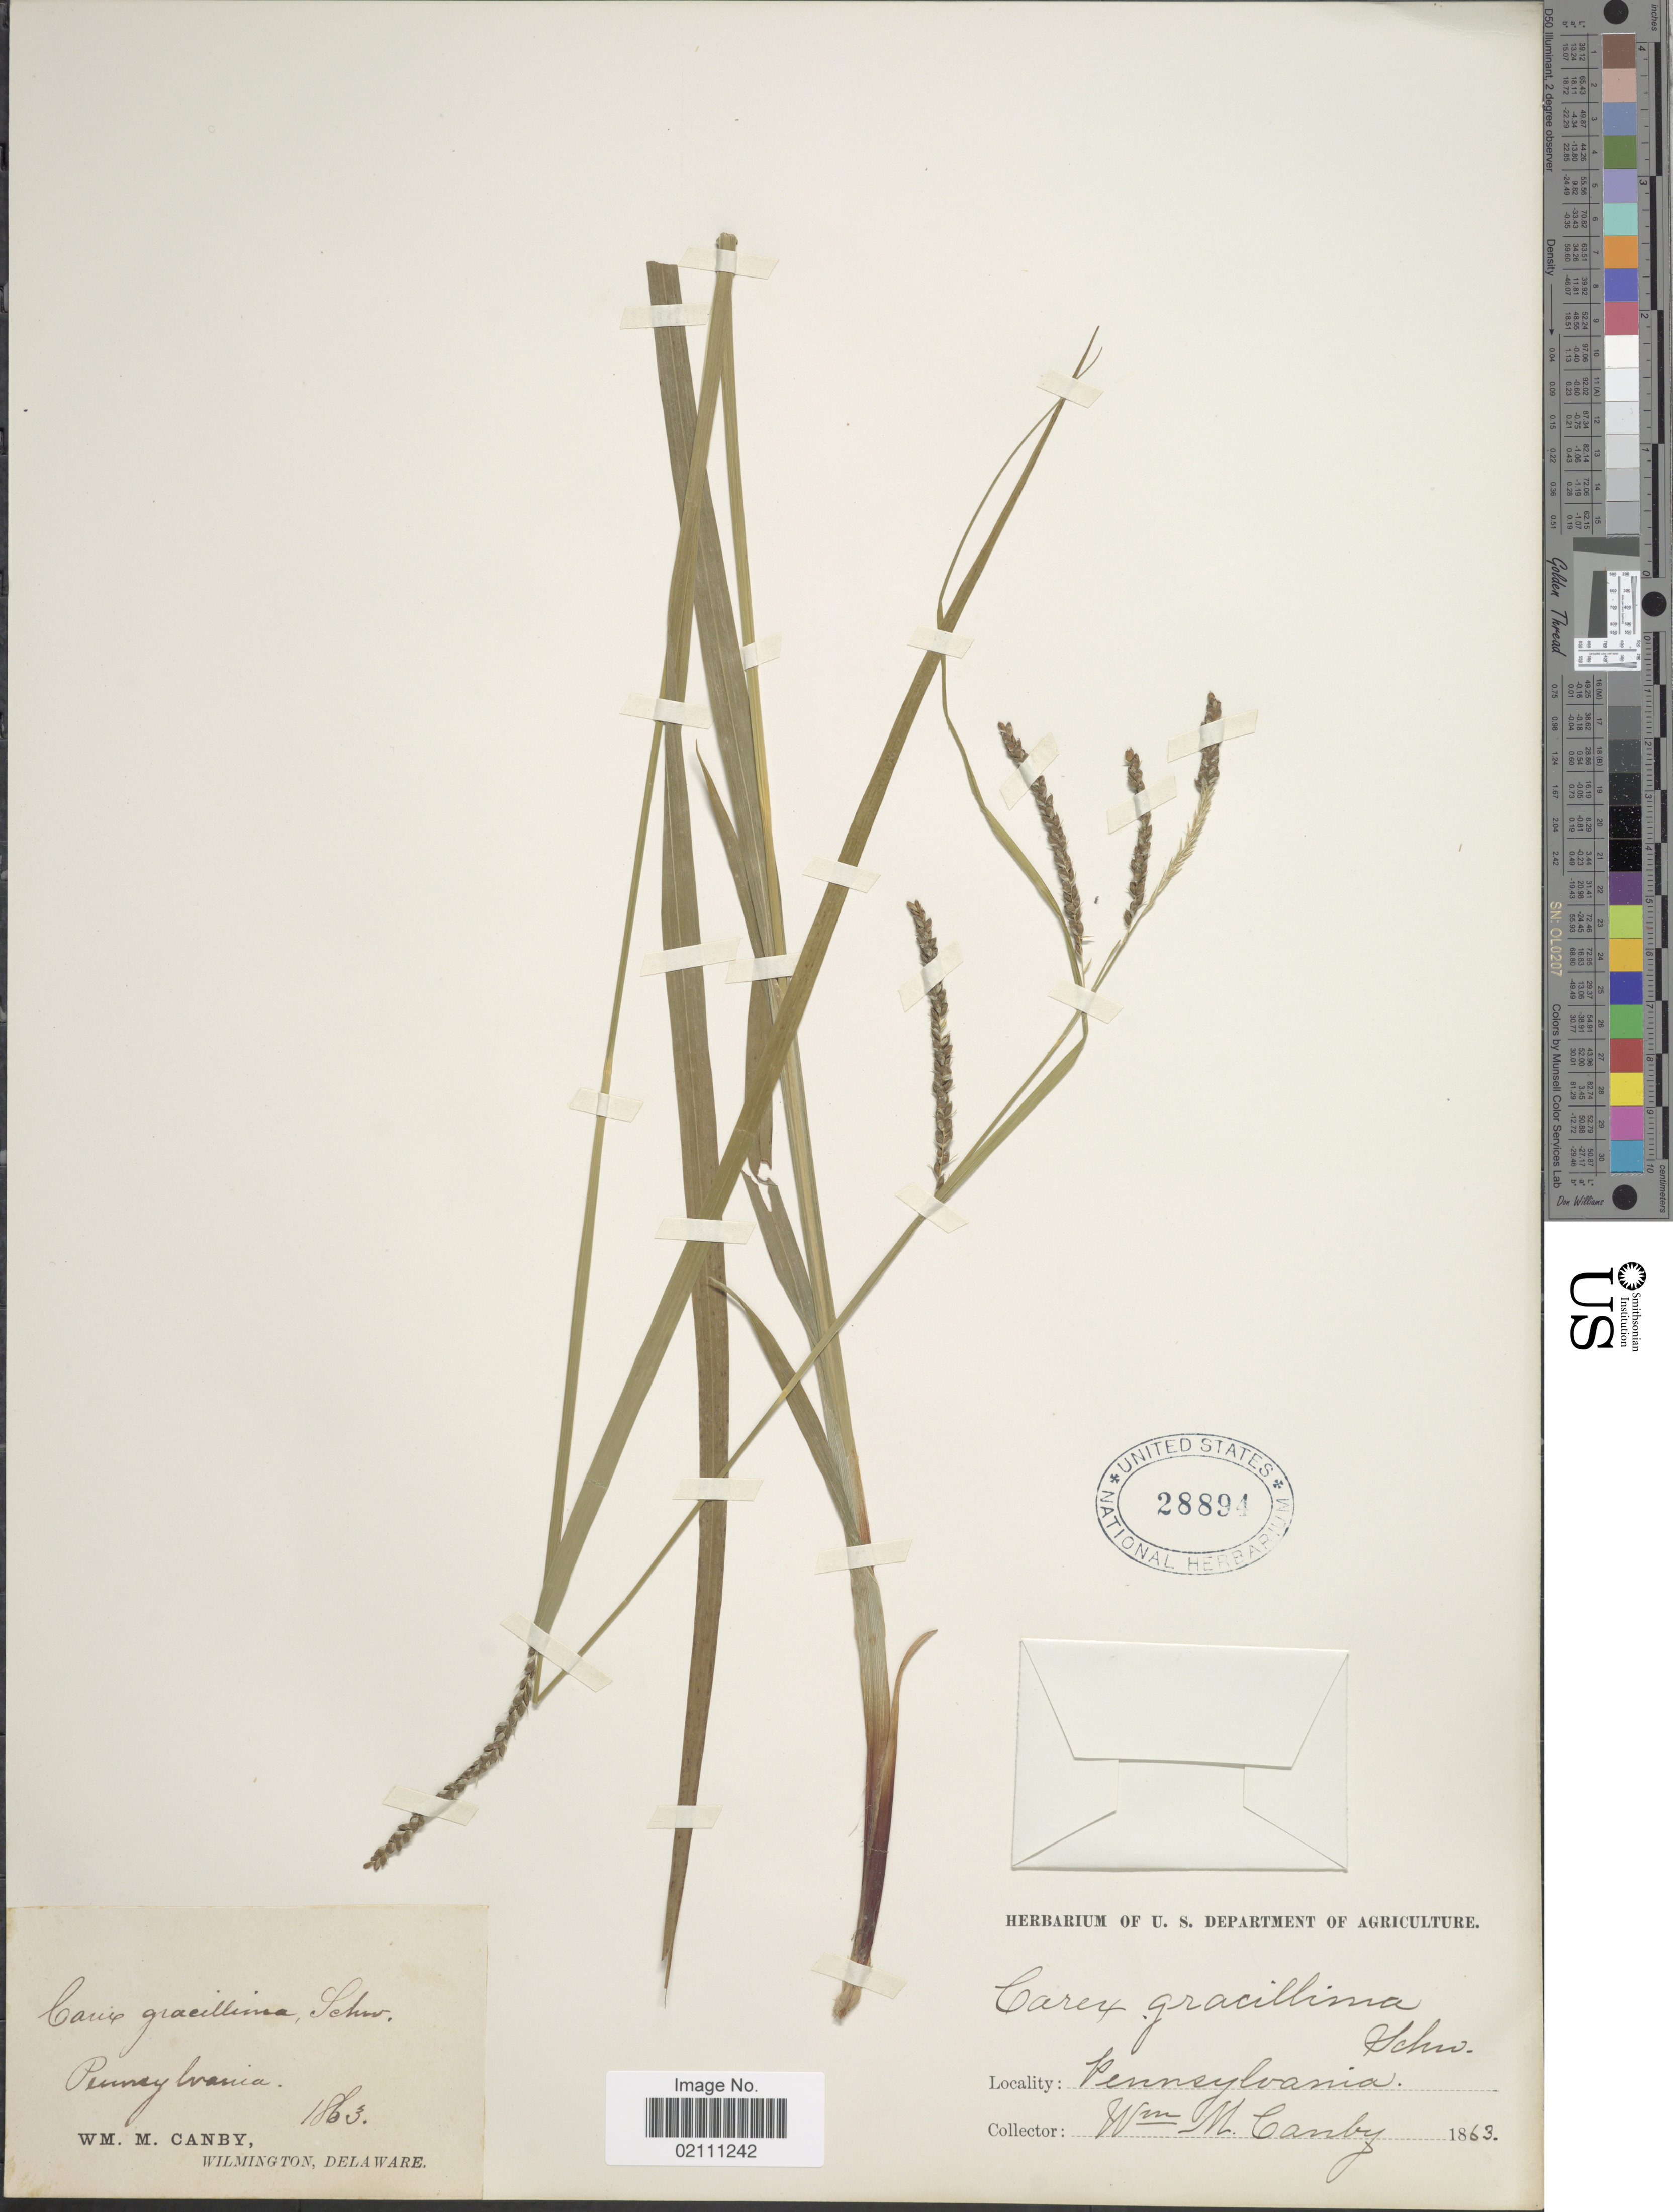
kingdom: Plantae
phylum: Tracheophyta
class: Liliopsida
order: Poales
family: Cyperaceae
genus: Carex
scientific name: Carex gracillima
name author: Schwein.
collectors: W. M. Canby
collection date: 1863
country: United States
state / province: Pennsylvania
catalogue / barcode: US 28894